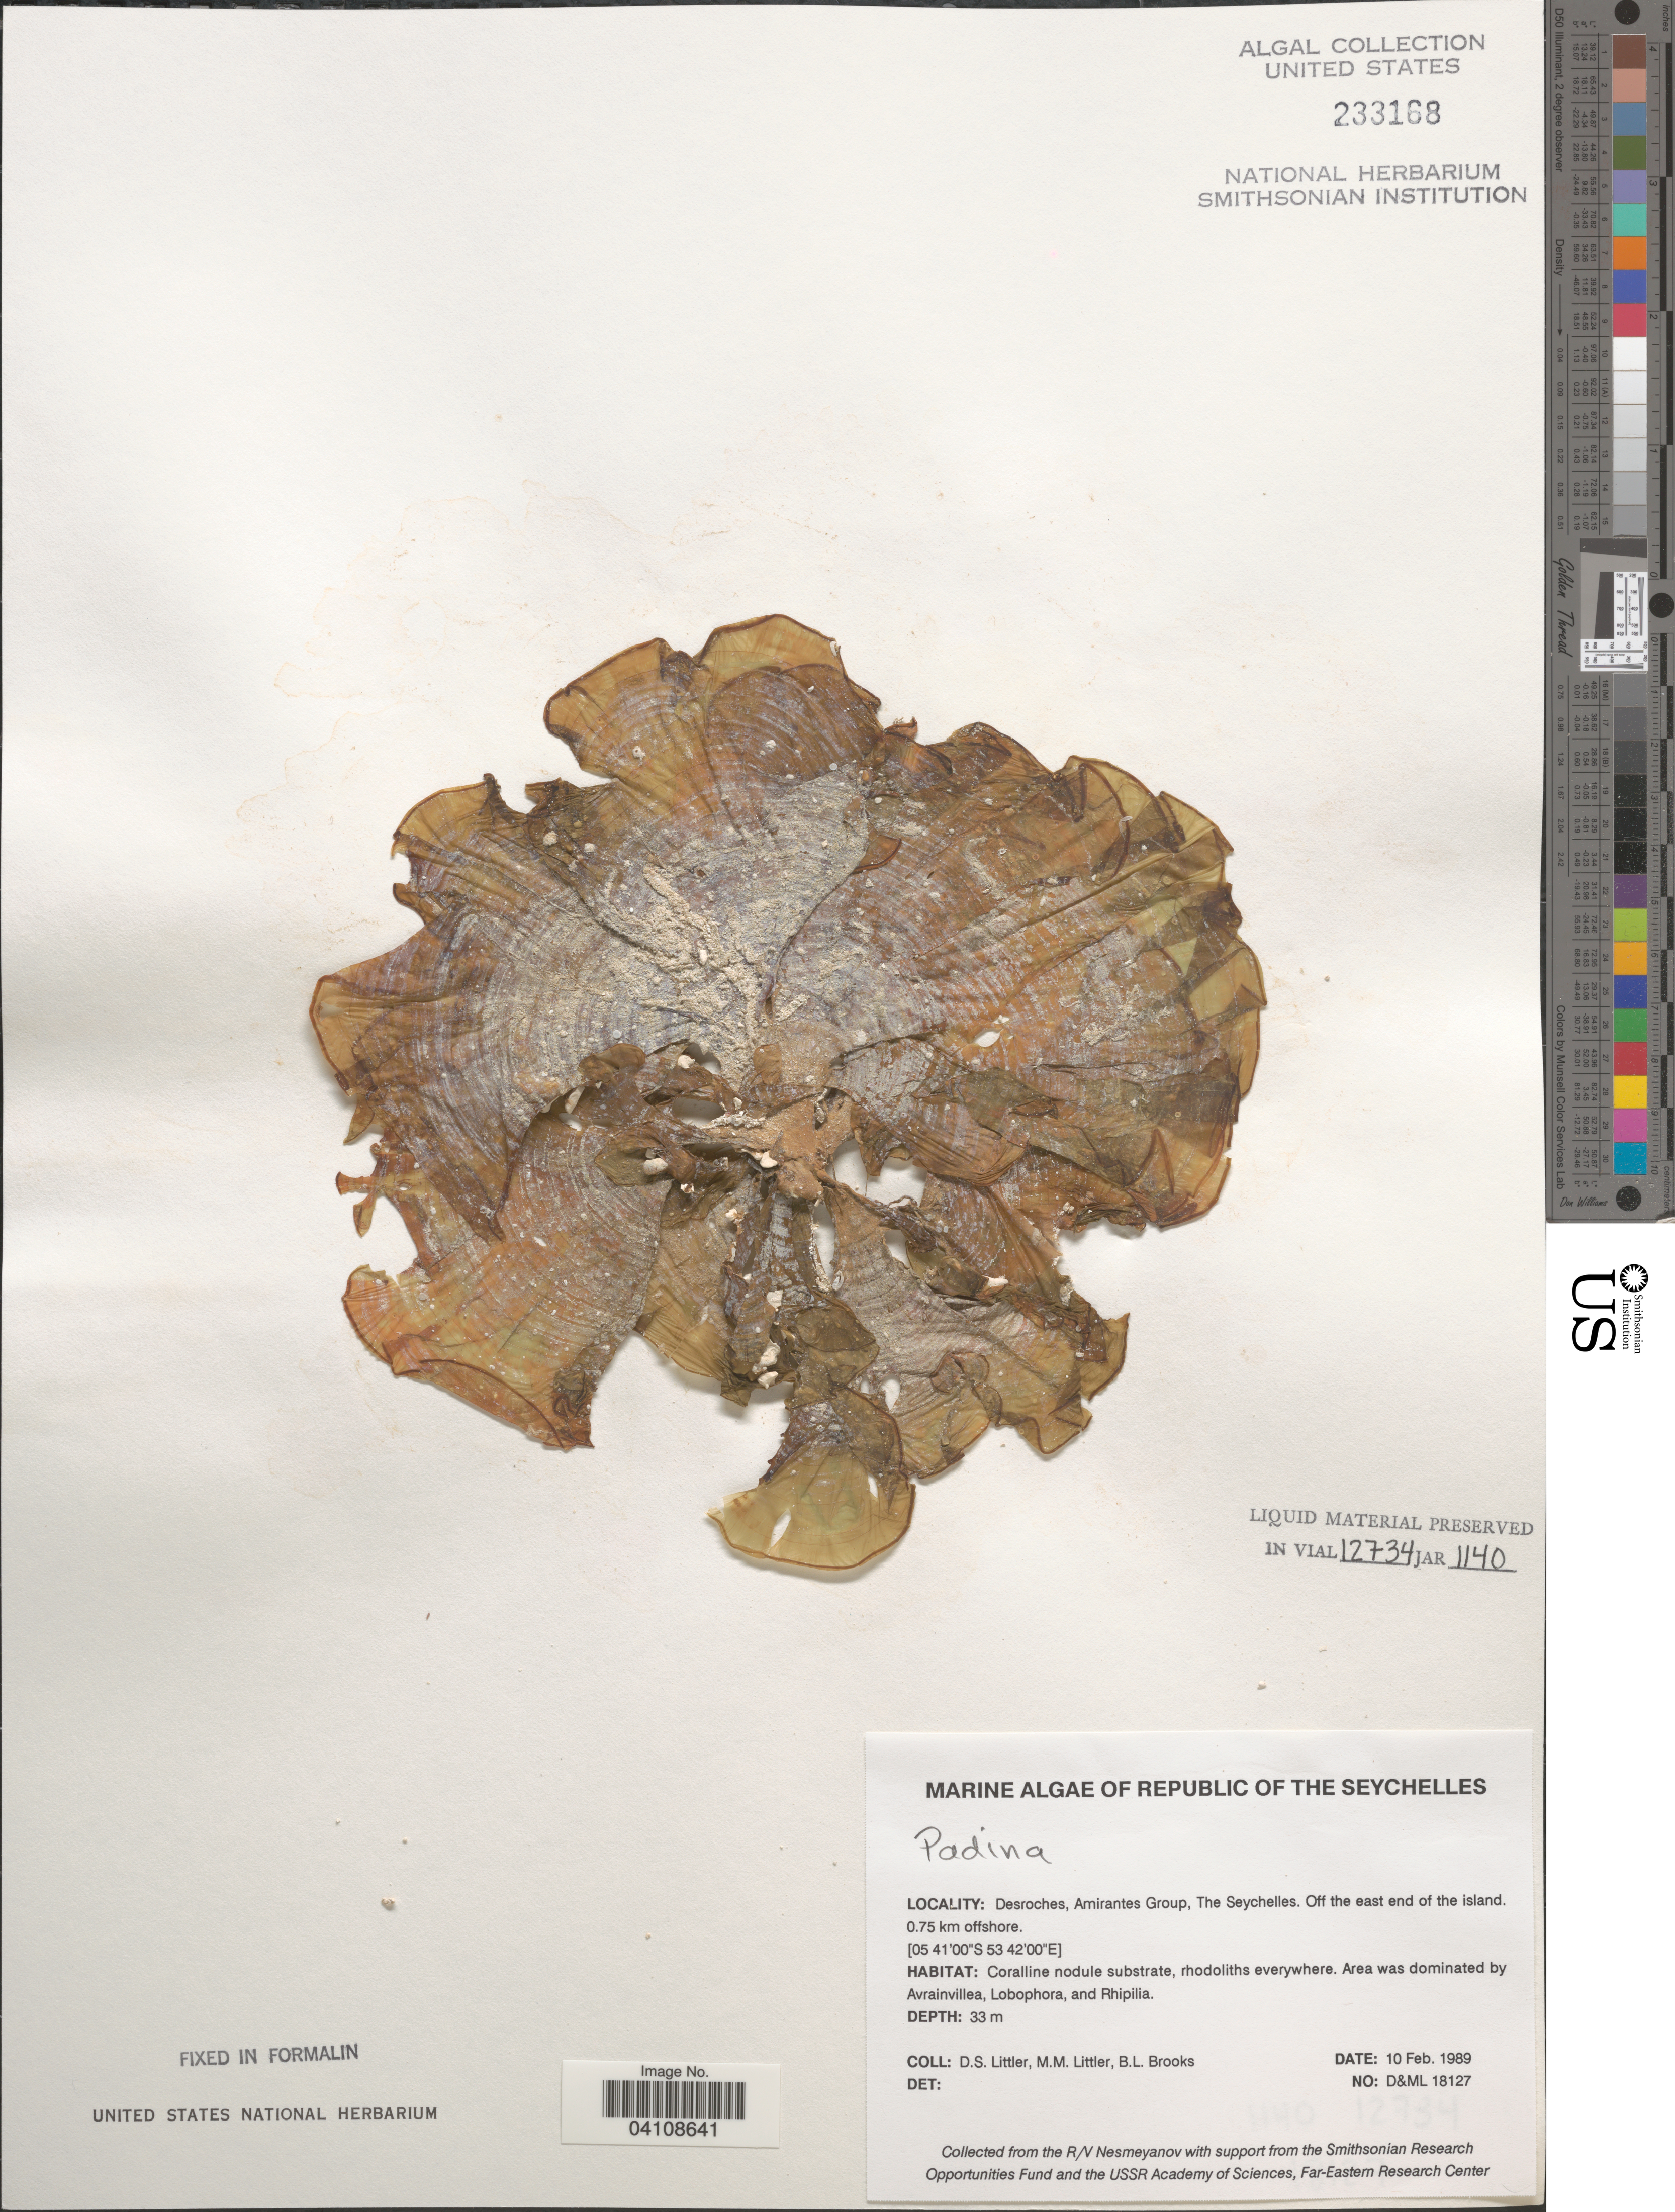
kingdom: Chromista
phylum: Ochrophyta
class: Phaeophyceae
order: Dictyotales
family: Dictyotaceae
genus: Padina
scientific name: Padina sp.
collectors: D. S. Littler & B. Brooks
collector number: D&ML18127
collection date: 1989-02-10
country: Seychelles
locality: Republic of The Seychelles. Desroches, Amirantes Group. Off the east end of the island. 0.75 km offshore.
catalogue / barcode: US 233168